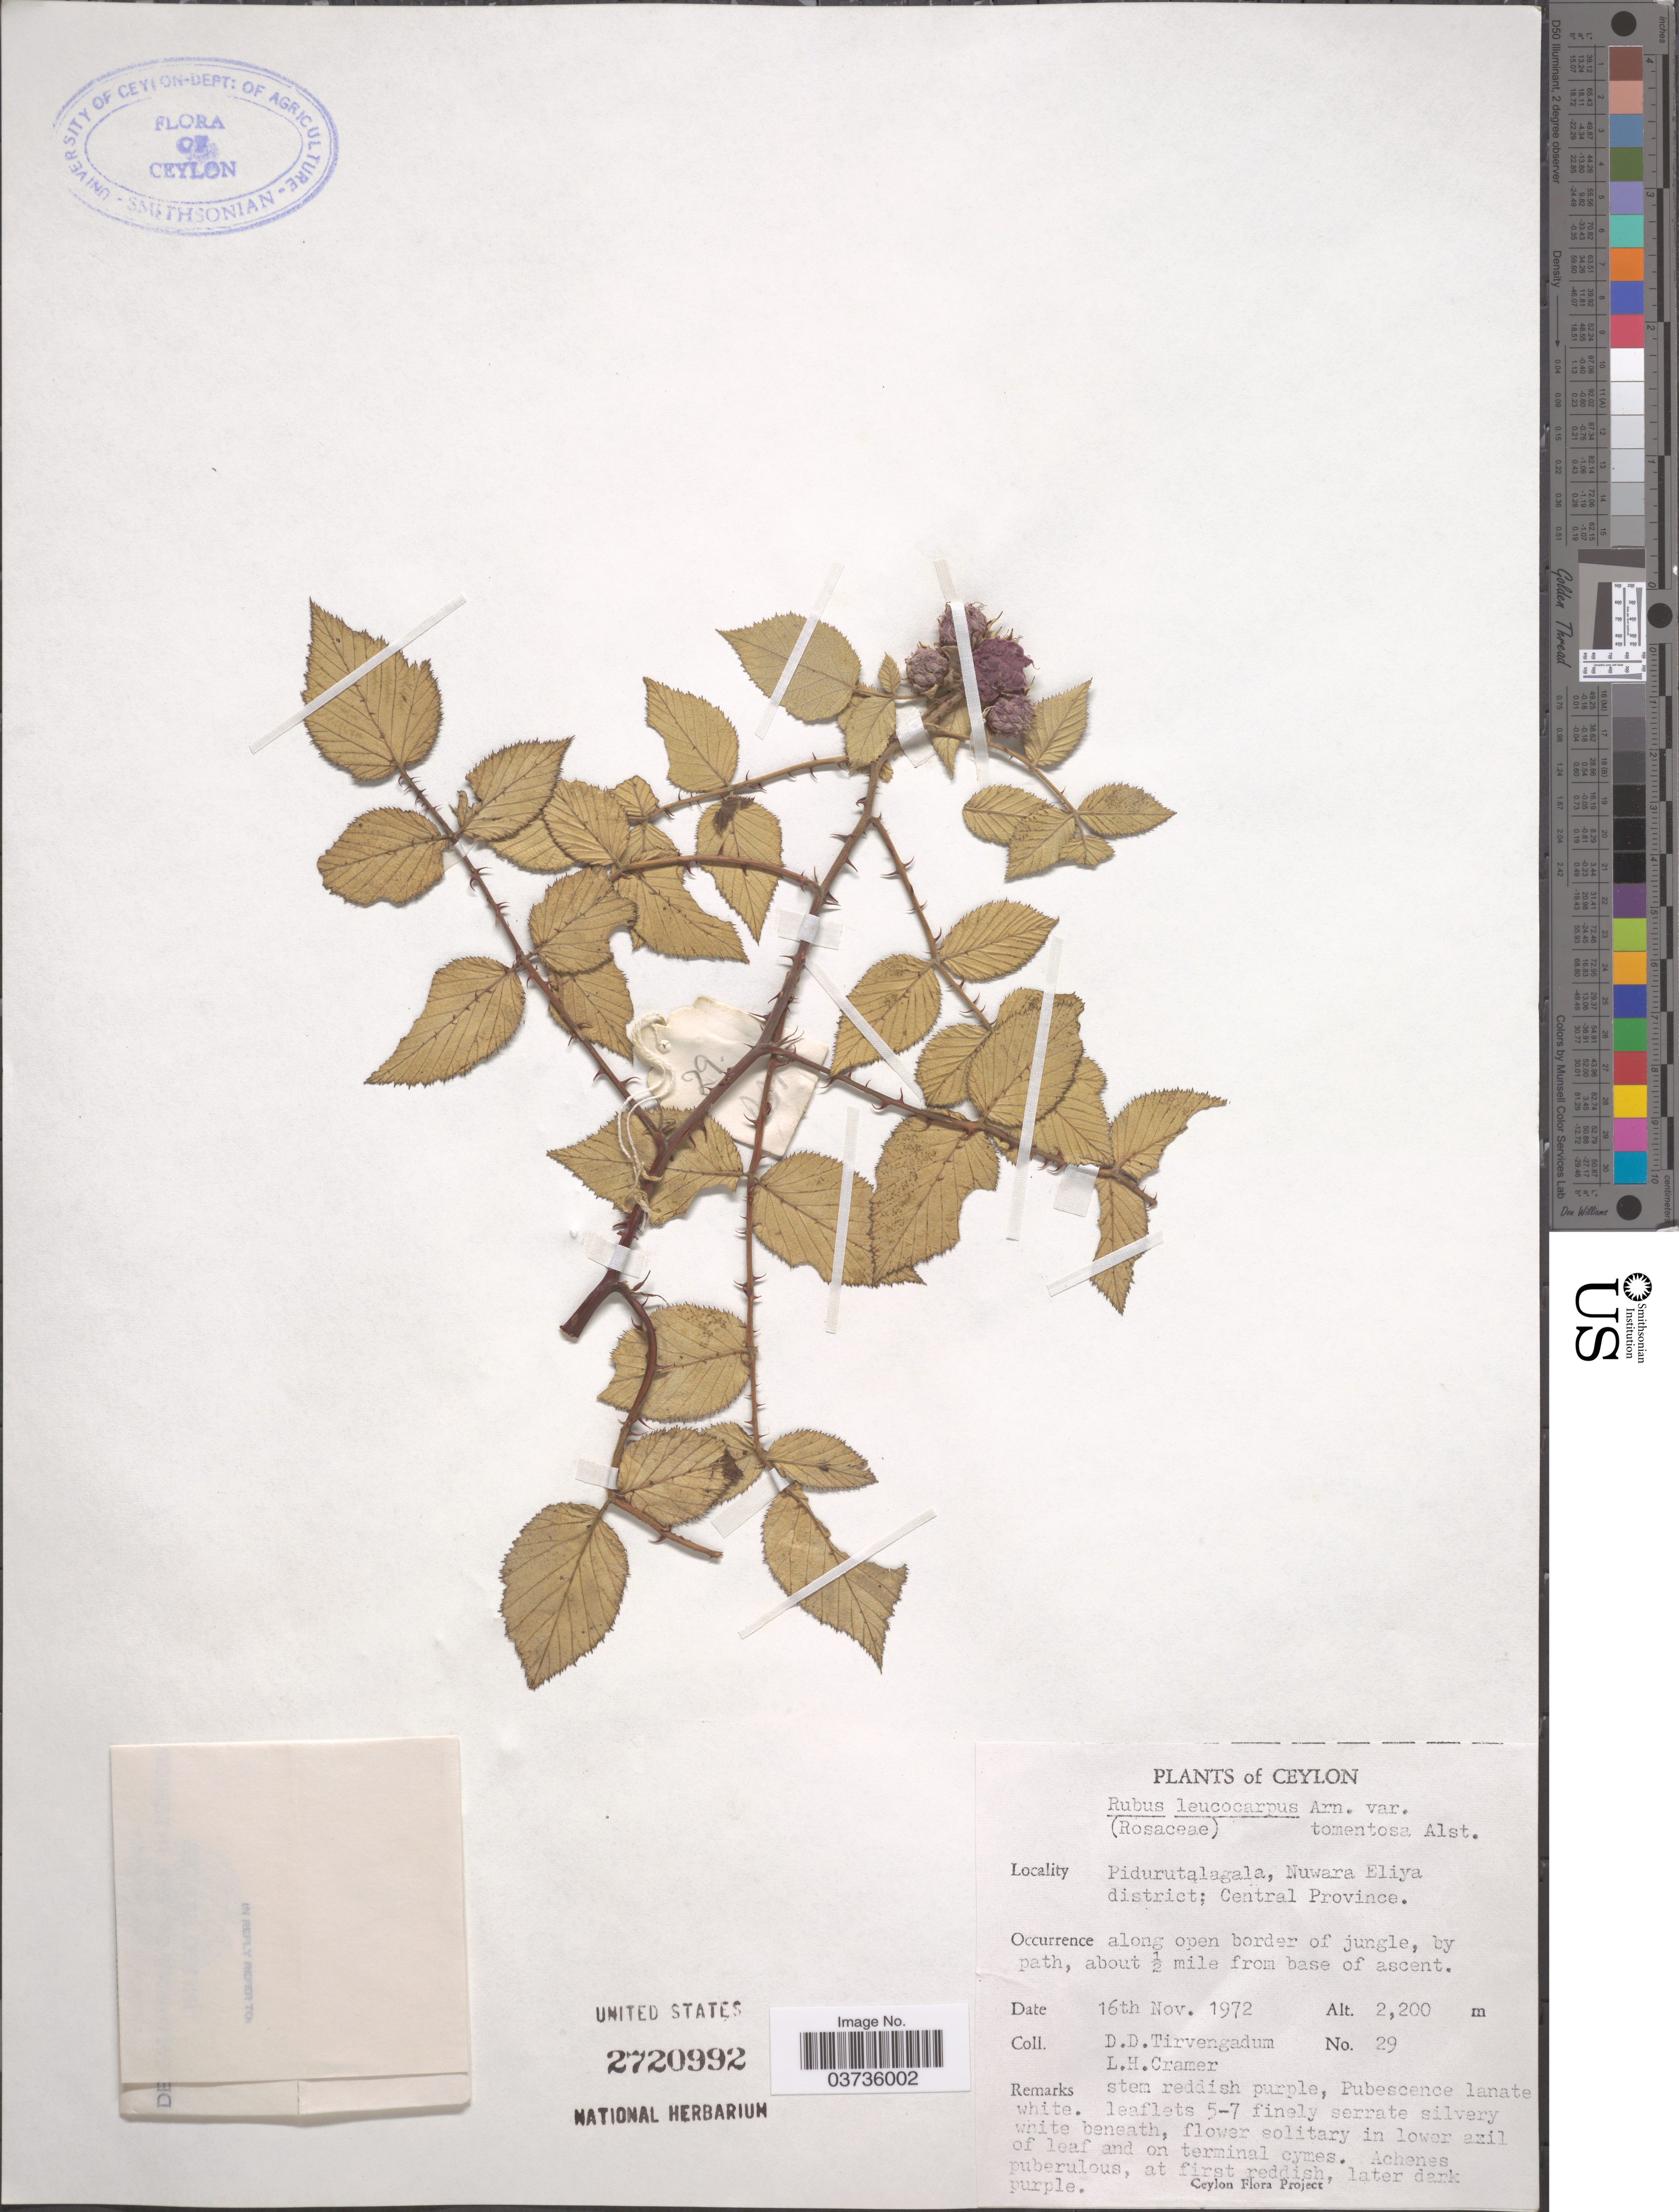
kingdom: Plantae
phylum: Tracheophyta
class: Magnoliopsida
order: Rosales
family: Rosaceae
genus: Rubus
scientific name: Rubus leucocarpus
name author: Arn.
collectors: D. Tirvengadum & L. H. Cramer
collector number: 29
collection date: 1972-11-16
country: Sri Lanka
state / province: Central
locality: Ceylon. Pidurutalagala, Nuwara Eliya district. About ½ mile from base of ascent.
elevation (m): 2200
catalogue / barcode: US 2720992